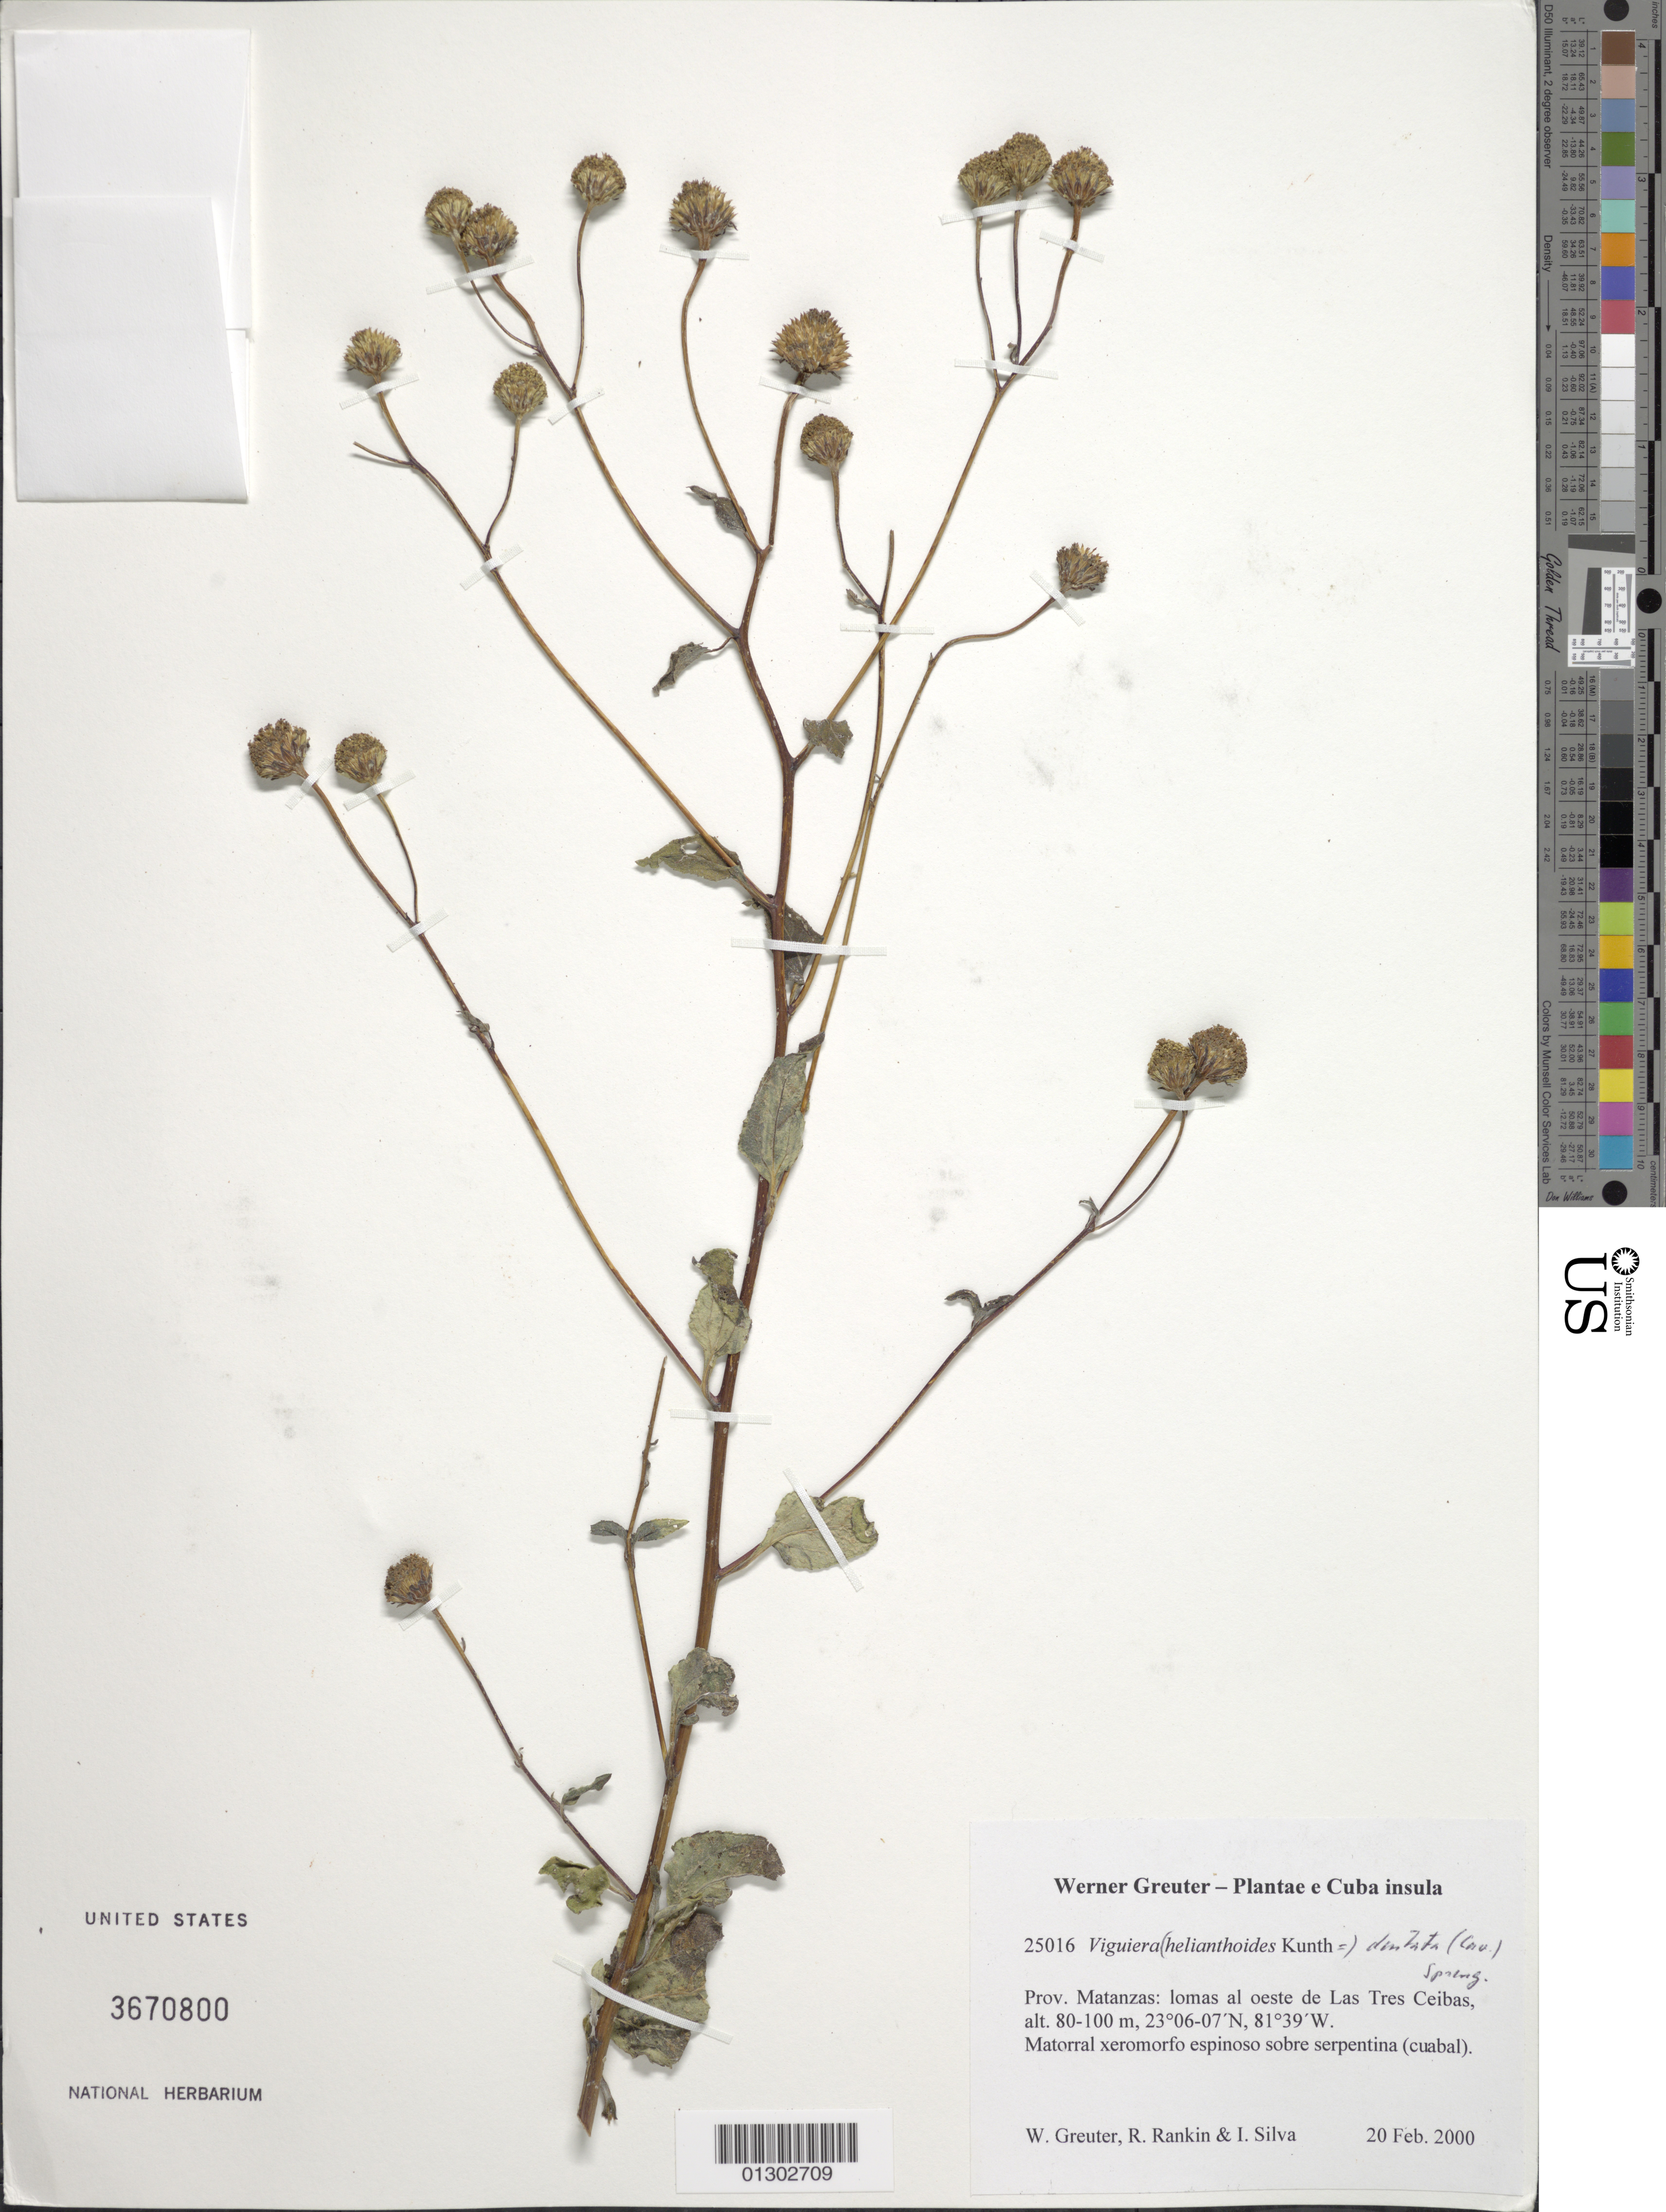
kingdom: Plantae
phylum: Tracheophyta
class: Magnoliopsida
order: Asterales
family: Asteraceae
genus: Viguiera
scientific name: Viguiera dentata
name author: (Cav.) Spreng.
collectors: W. R. Greuter, R. Rankin Rodriguez & I. Silva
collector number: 25016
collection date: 2000-02-20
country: Cuba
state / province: Matanzas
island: Cuba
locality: Las Tres Ceibas, lomas al oeste.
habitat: Matorral xeromorfo espinoso sobre serpentina (cuabal).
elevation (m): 80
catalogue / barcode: US 3670800